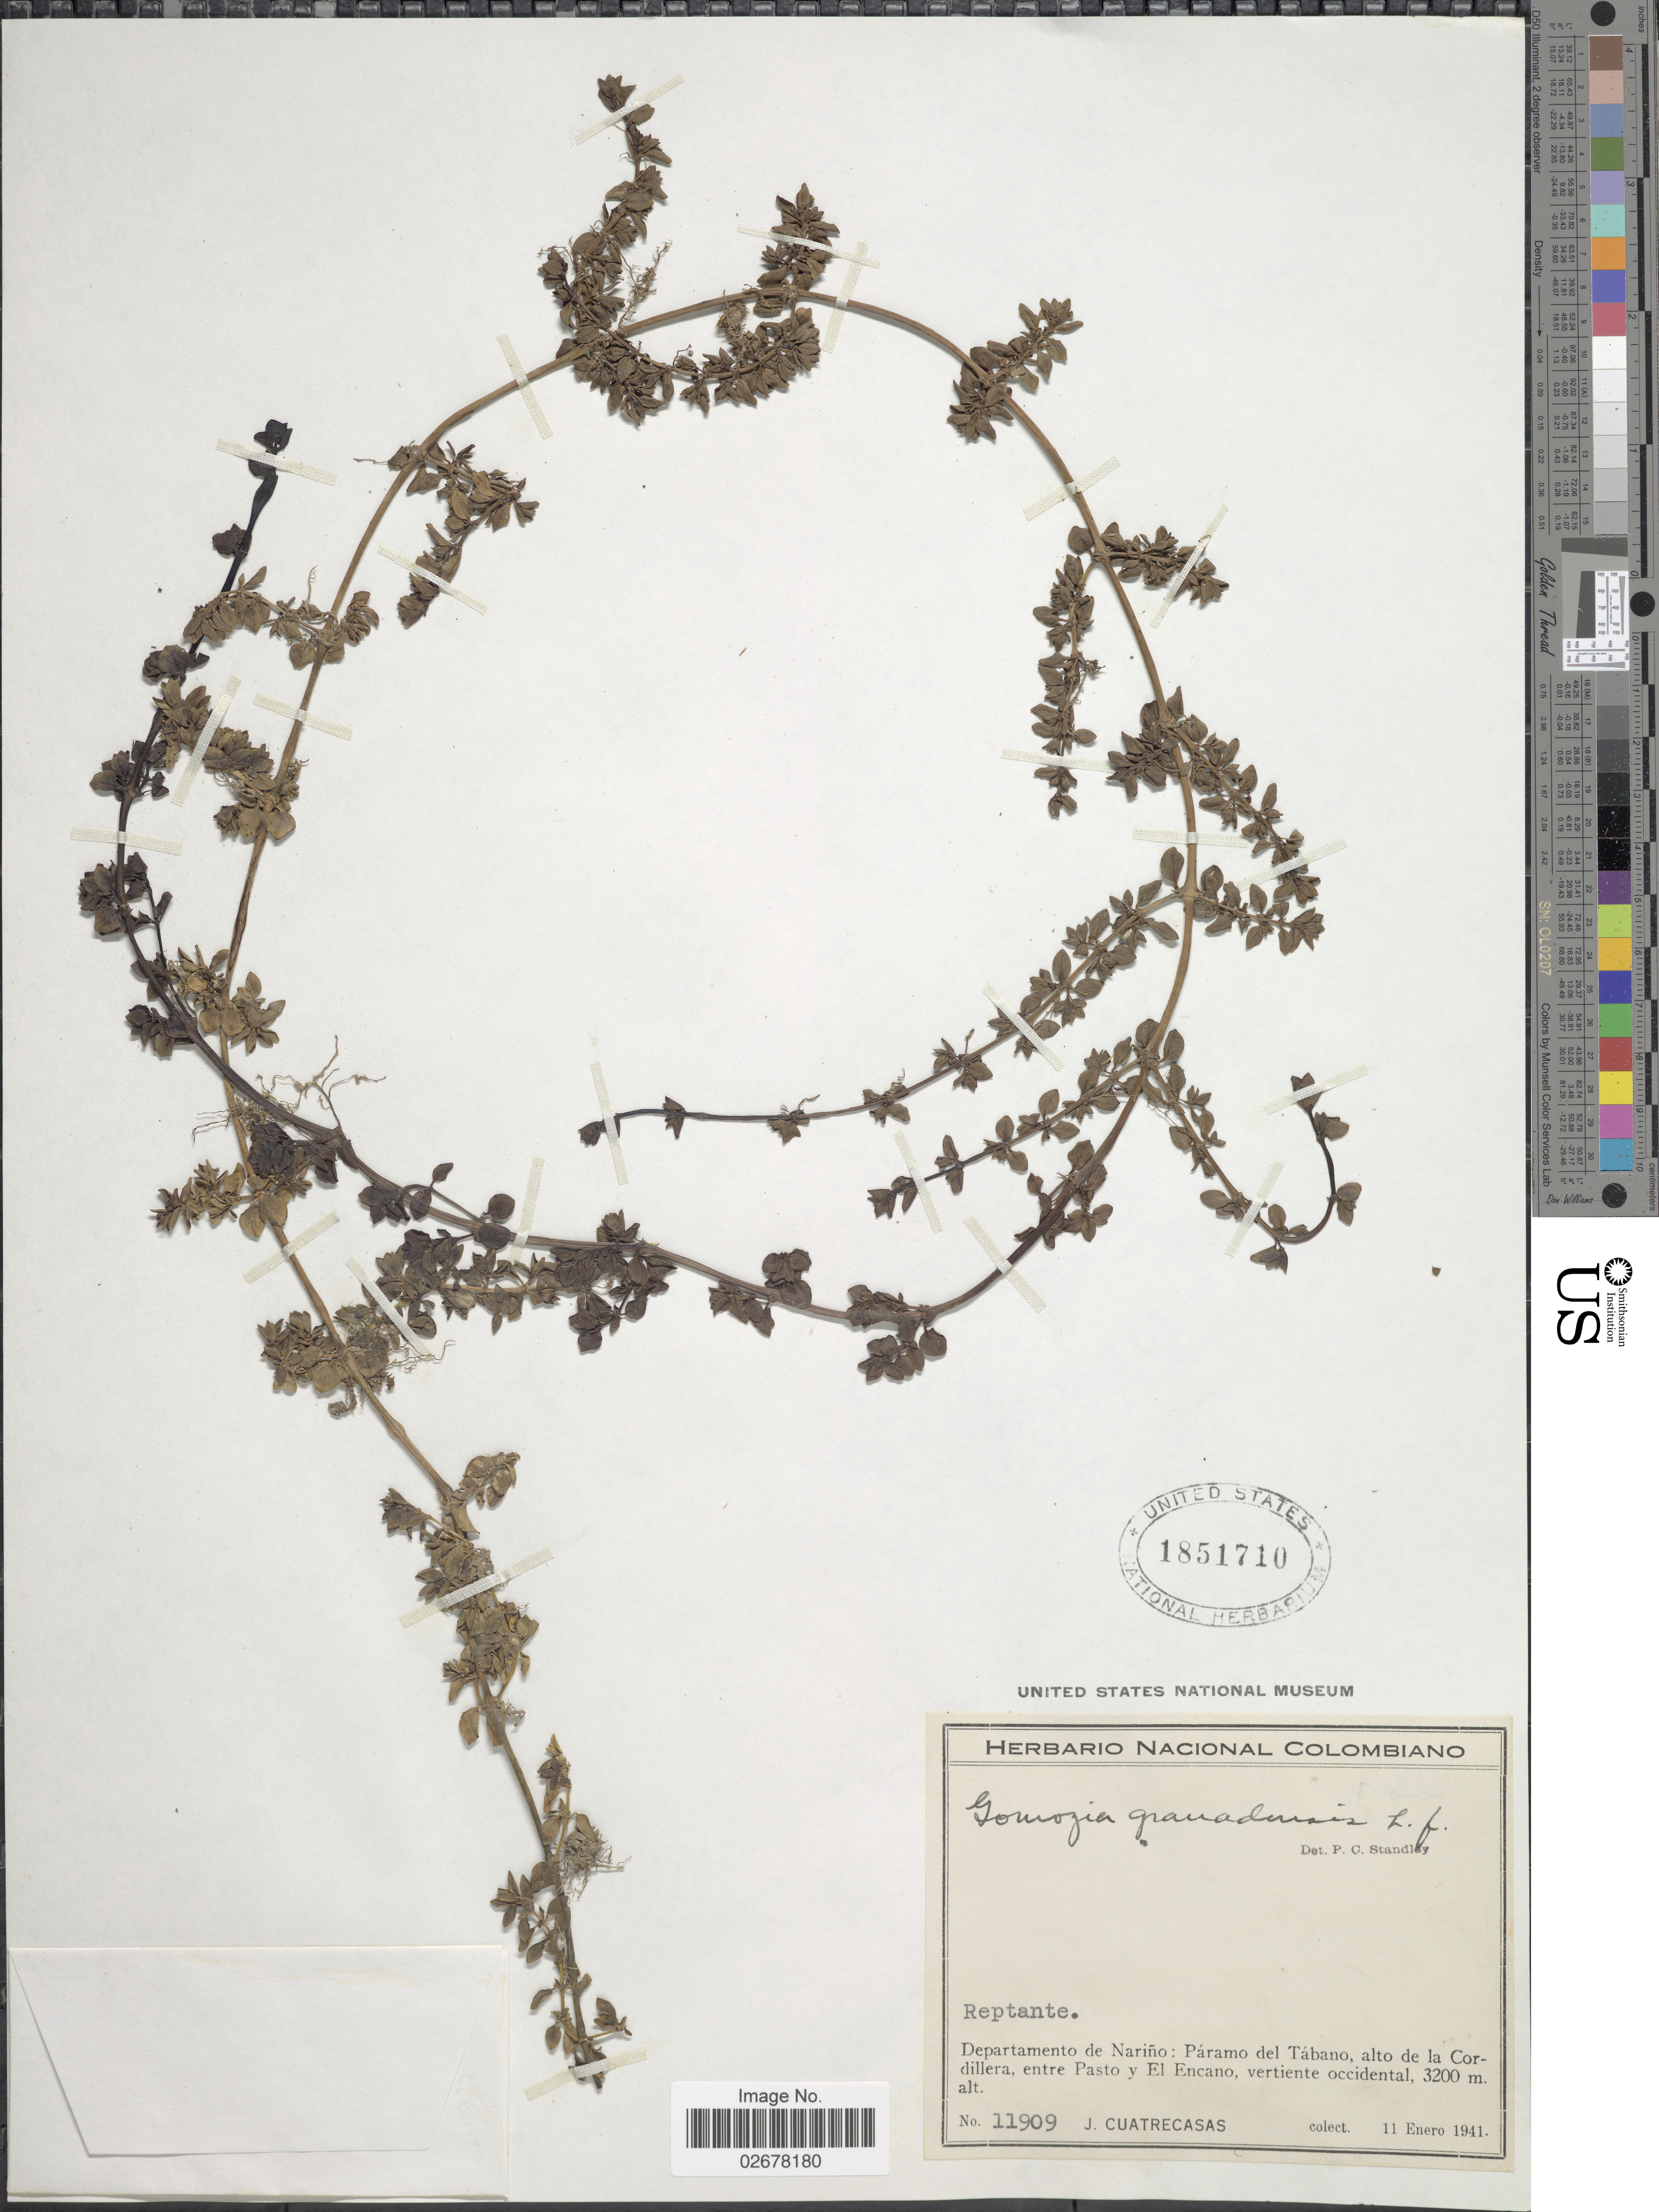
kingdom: Plantae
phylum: Tracheophyta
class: Magnoliopsida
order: Gentianales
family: Rubiaceae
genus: Nertera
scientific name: Nertera depressa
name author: Banks & Sol. ex Gaertn.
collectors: J. Cuatrecasas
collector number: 11909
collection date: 1941-01-11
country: Colombia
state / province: Nariño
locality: Departamento de Nariño: Páramo del Tábano, alto de la Cordillera, entre Pasto y El Encano, vertiente occidental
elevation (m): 3200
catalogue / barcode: US 1851710